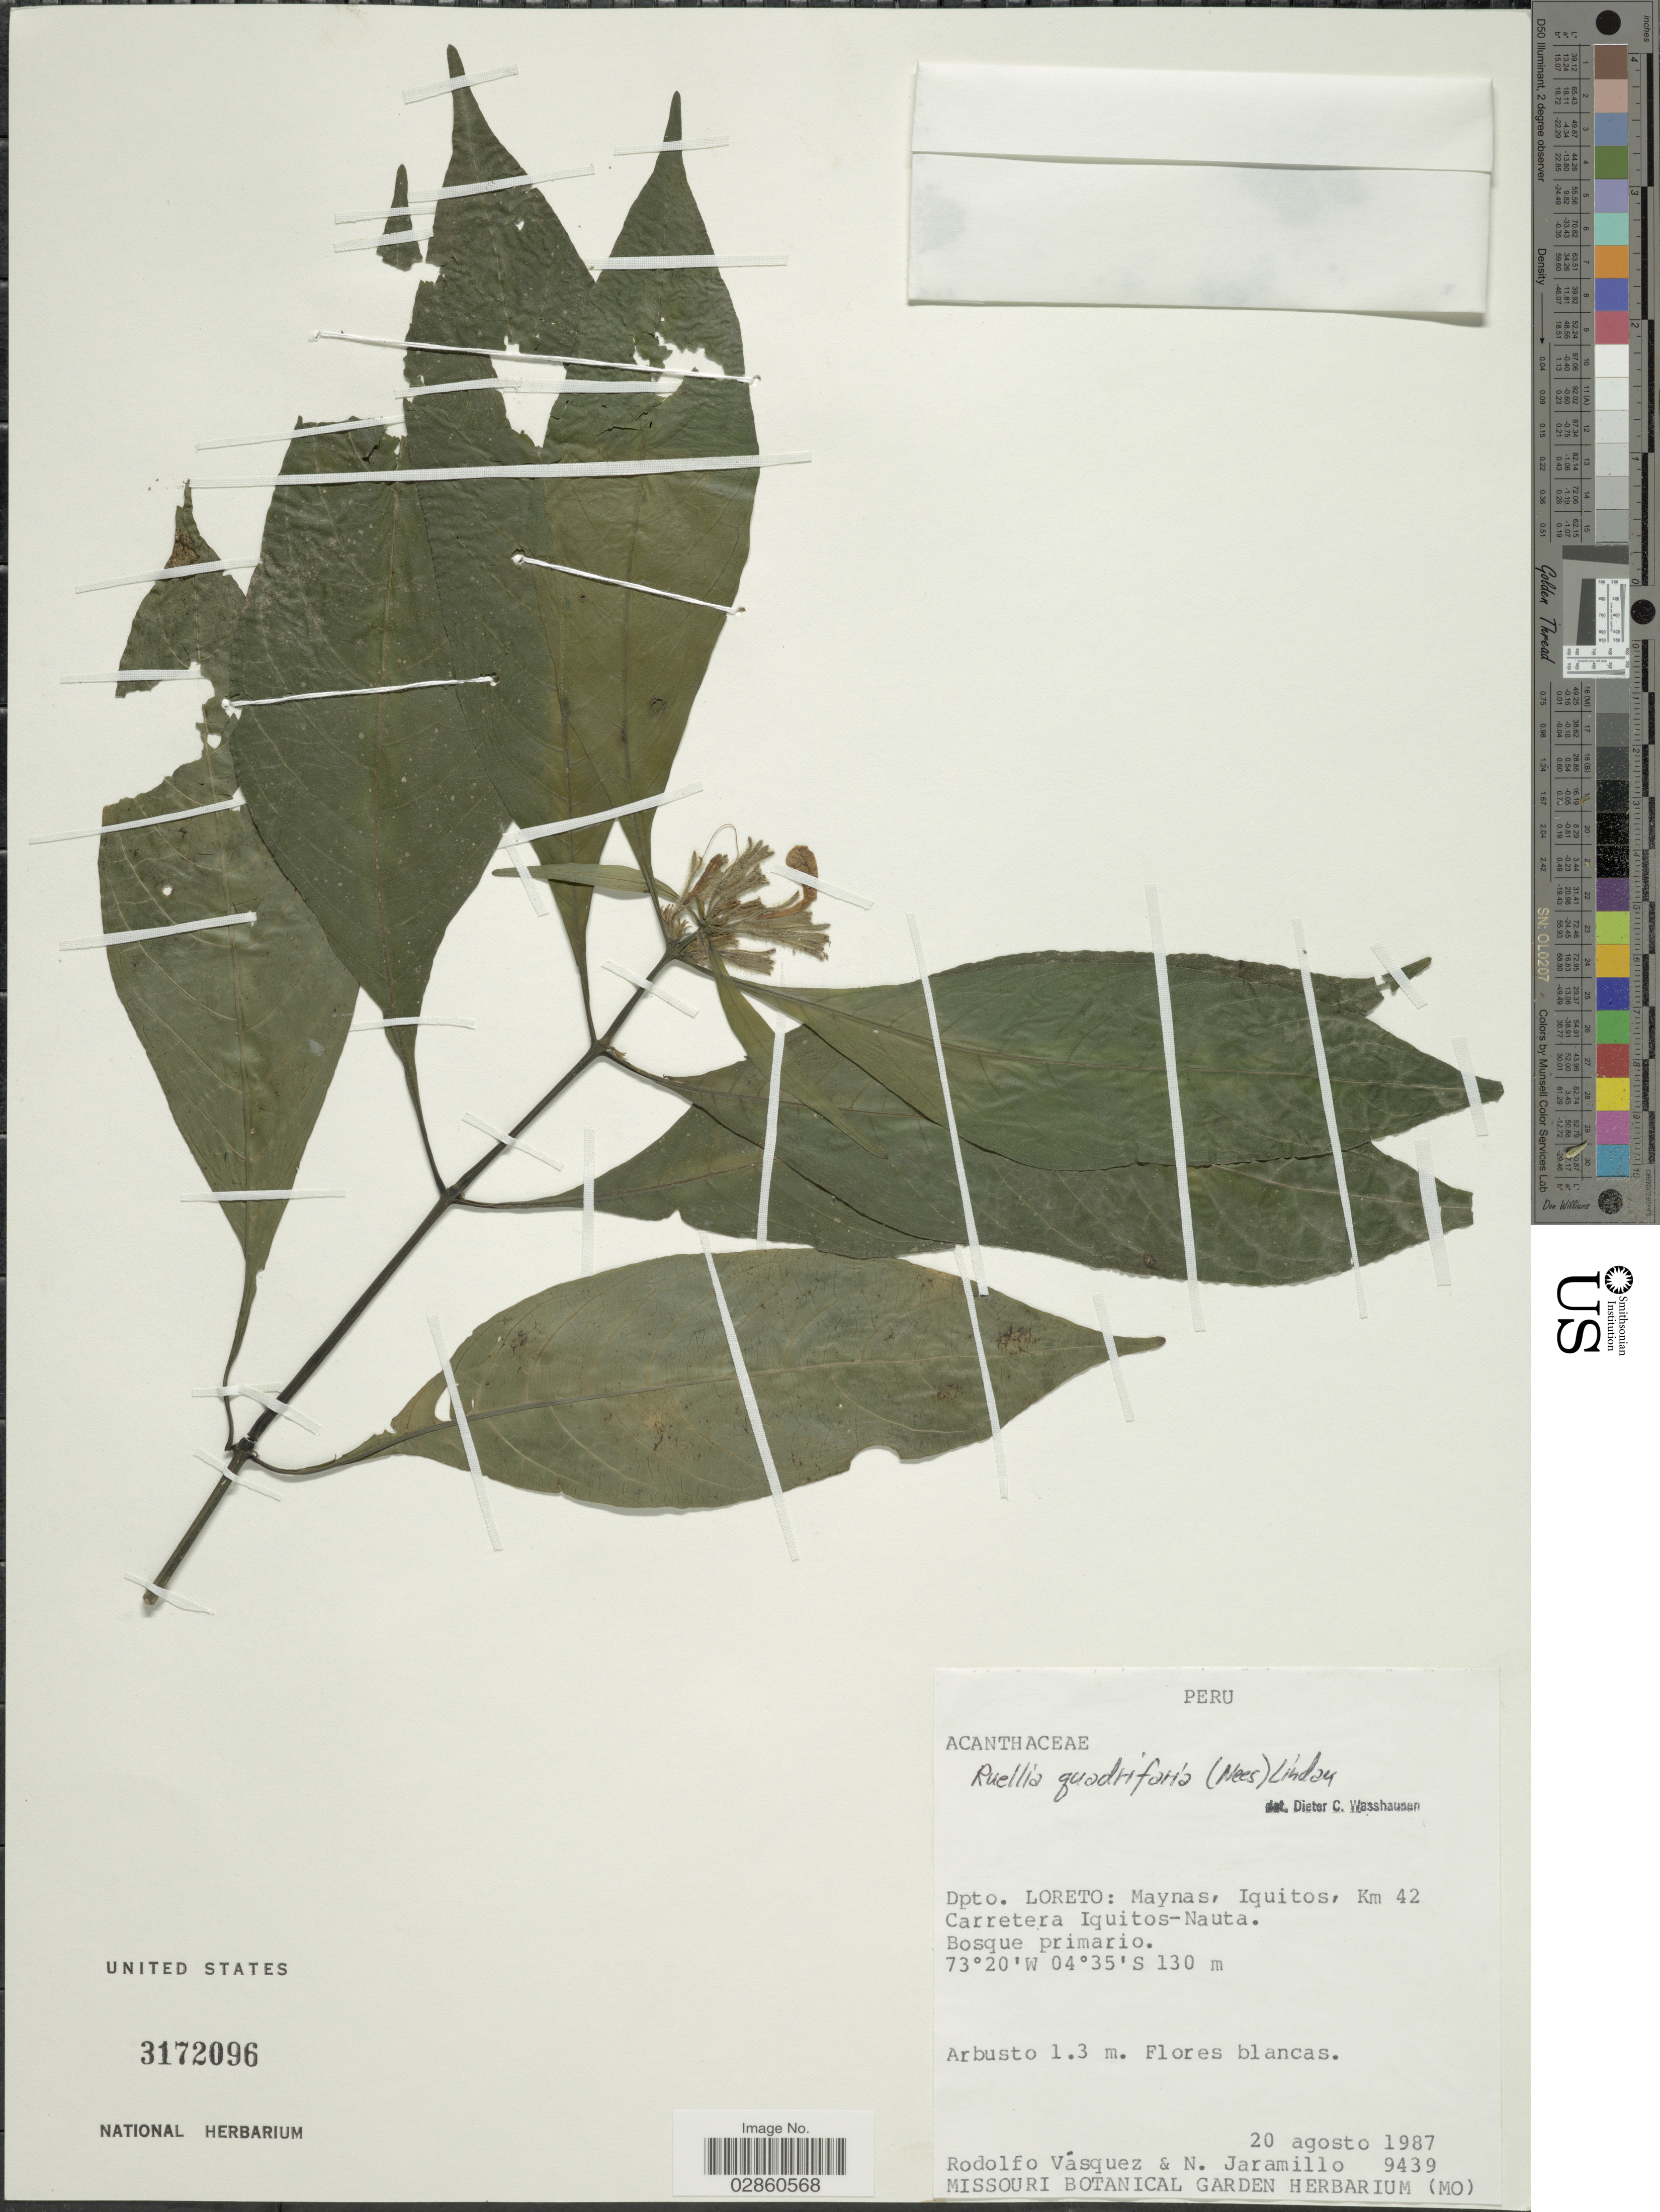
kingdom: Plantae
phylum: Tracheophyta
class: Magnoliopsida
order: Lamiales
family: Acanthaceae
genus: Ruellia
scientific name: Ruellia glischrocalyx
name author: Lindau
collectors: R. Vásquez & N. Jaramillo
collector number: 9439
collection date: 1987-08-20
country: Peru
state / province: Loreto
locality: Dpto. Loreto: Maynas, Iquitos, Km 42 Carretera Iquitos-Nauta.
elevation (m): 130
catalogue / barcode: US 3172096